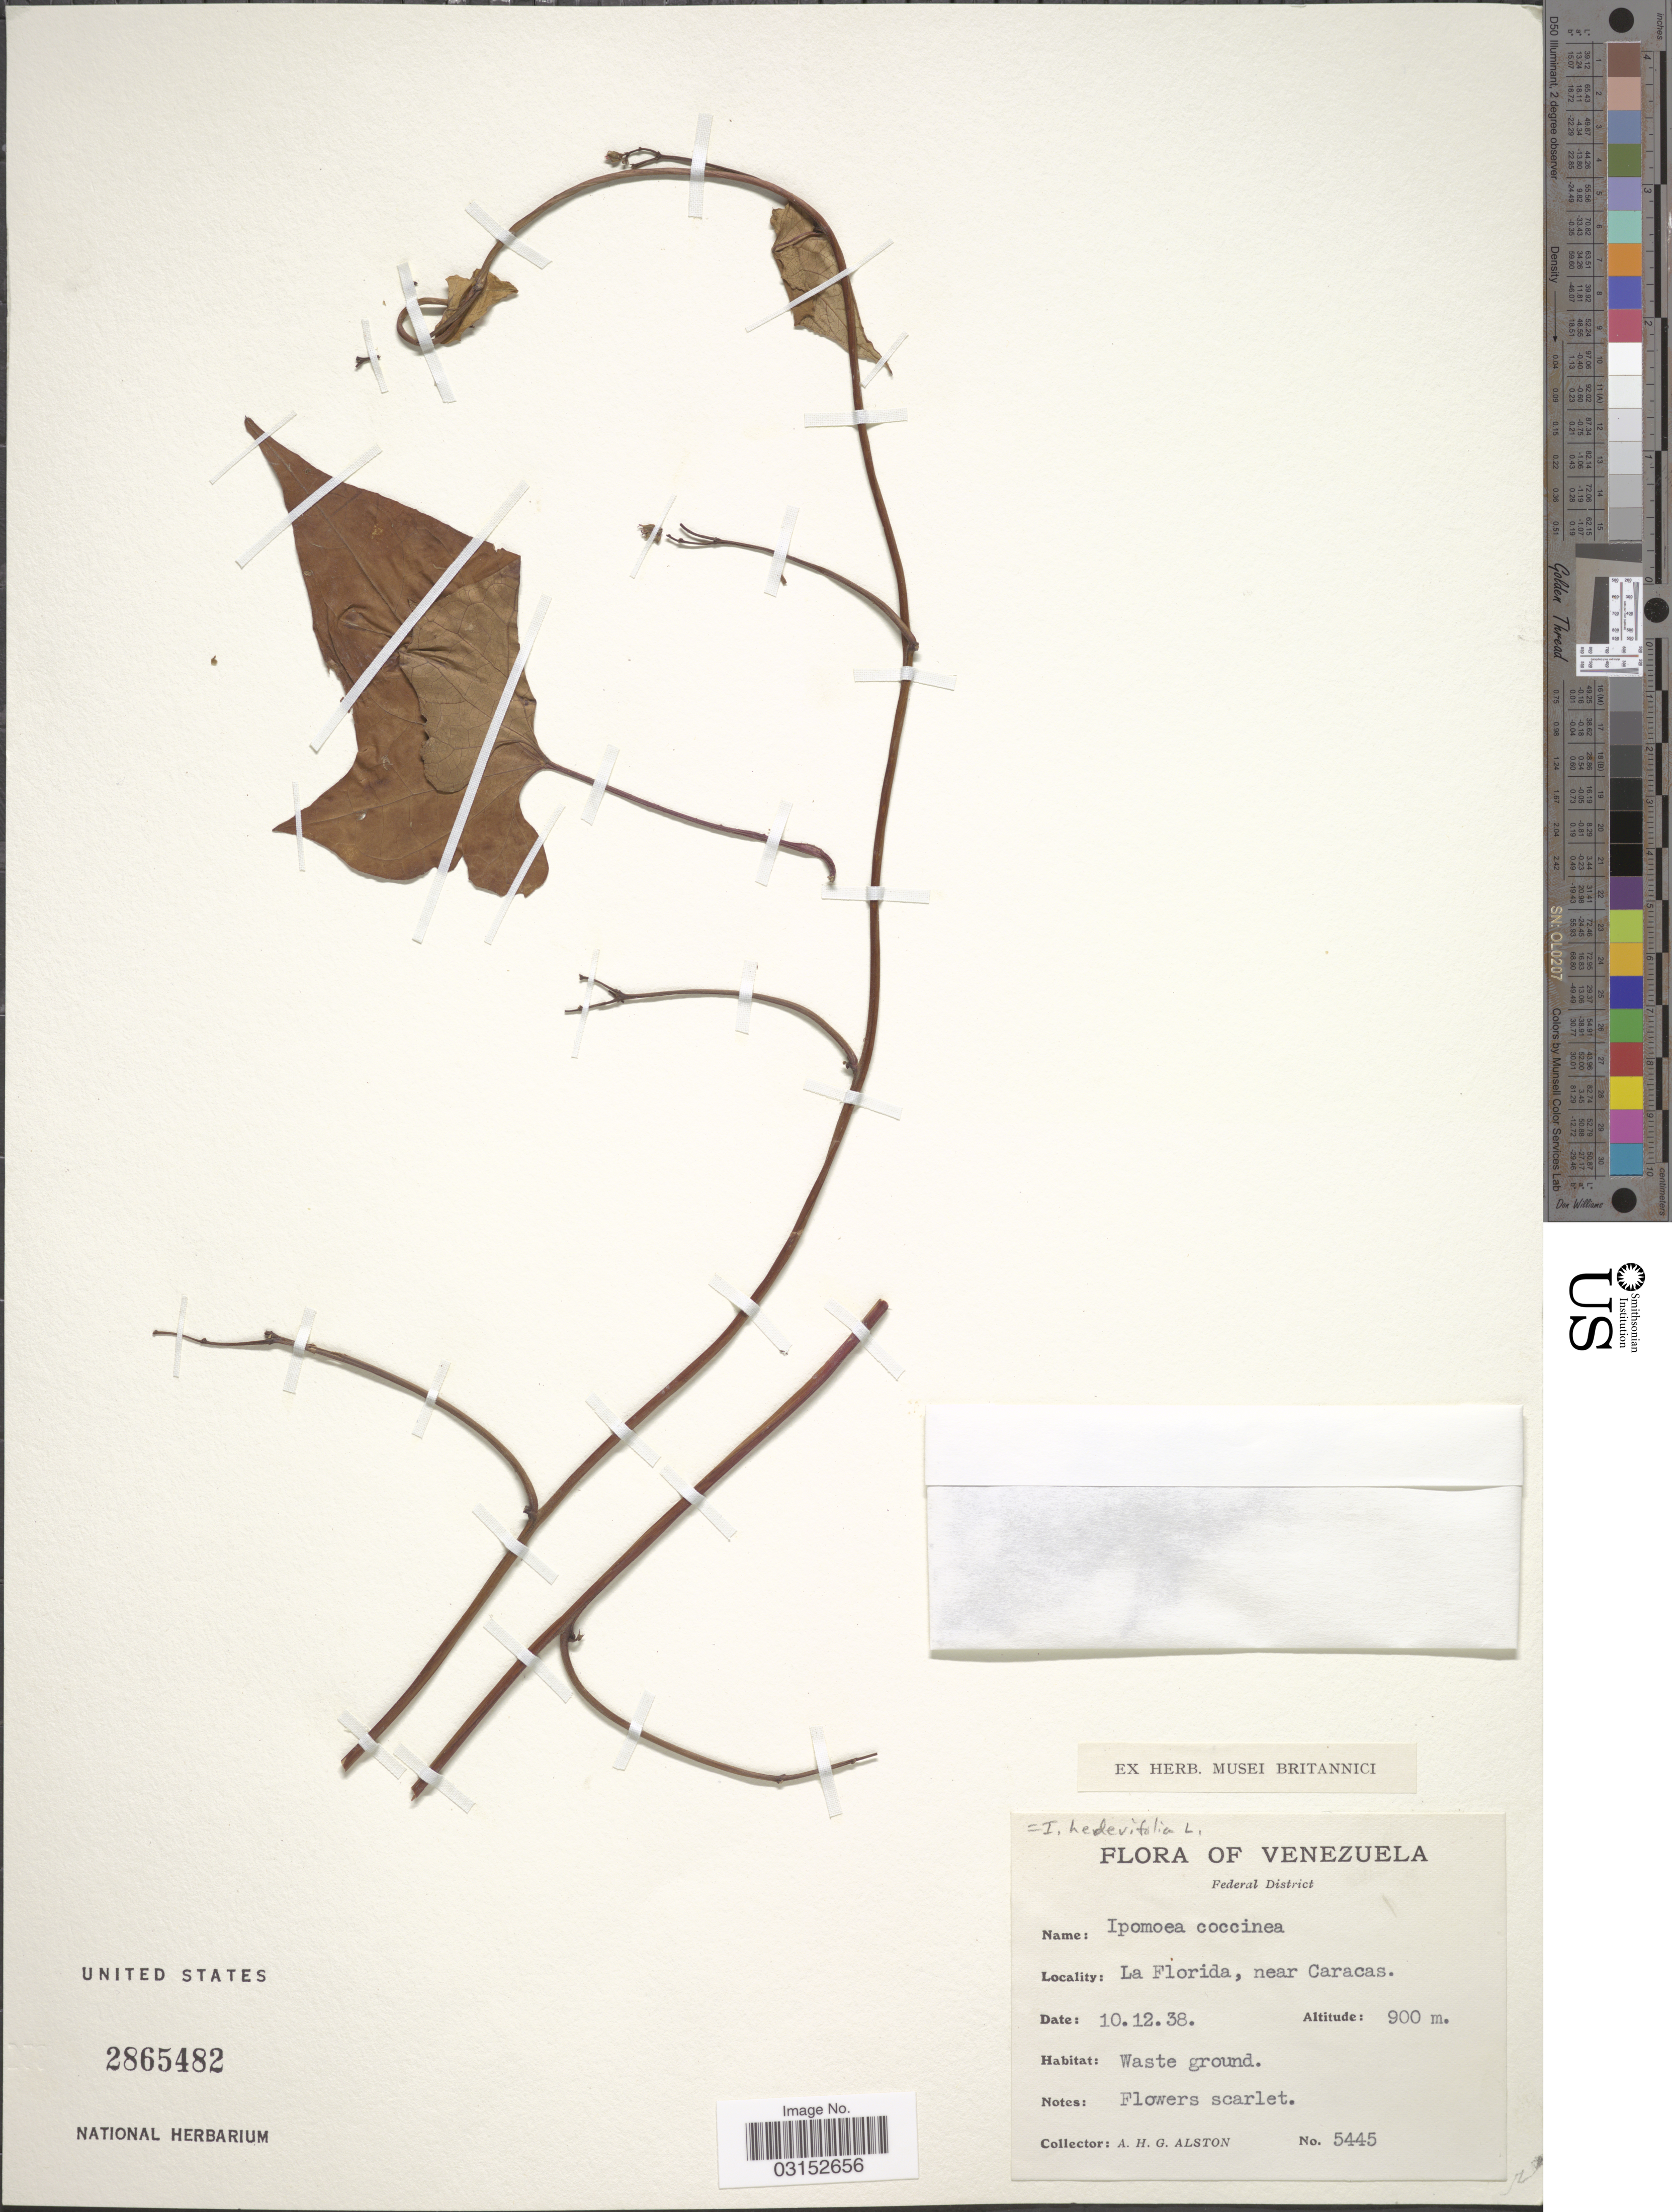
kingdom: Plantae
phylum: Tracheophyta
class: Magnoliopsida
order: Solanales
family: Convolvulaceae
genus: Ipomoea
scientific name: Ipomoea hederifolia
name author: L.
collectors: A. H. Alston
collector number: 5445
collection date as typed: Transcribed d/m/y: 10/12/38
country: Venezuela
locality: Federal District. La Florida, near Caracas.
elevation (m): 900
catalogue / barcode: US 2865482